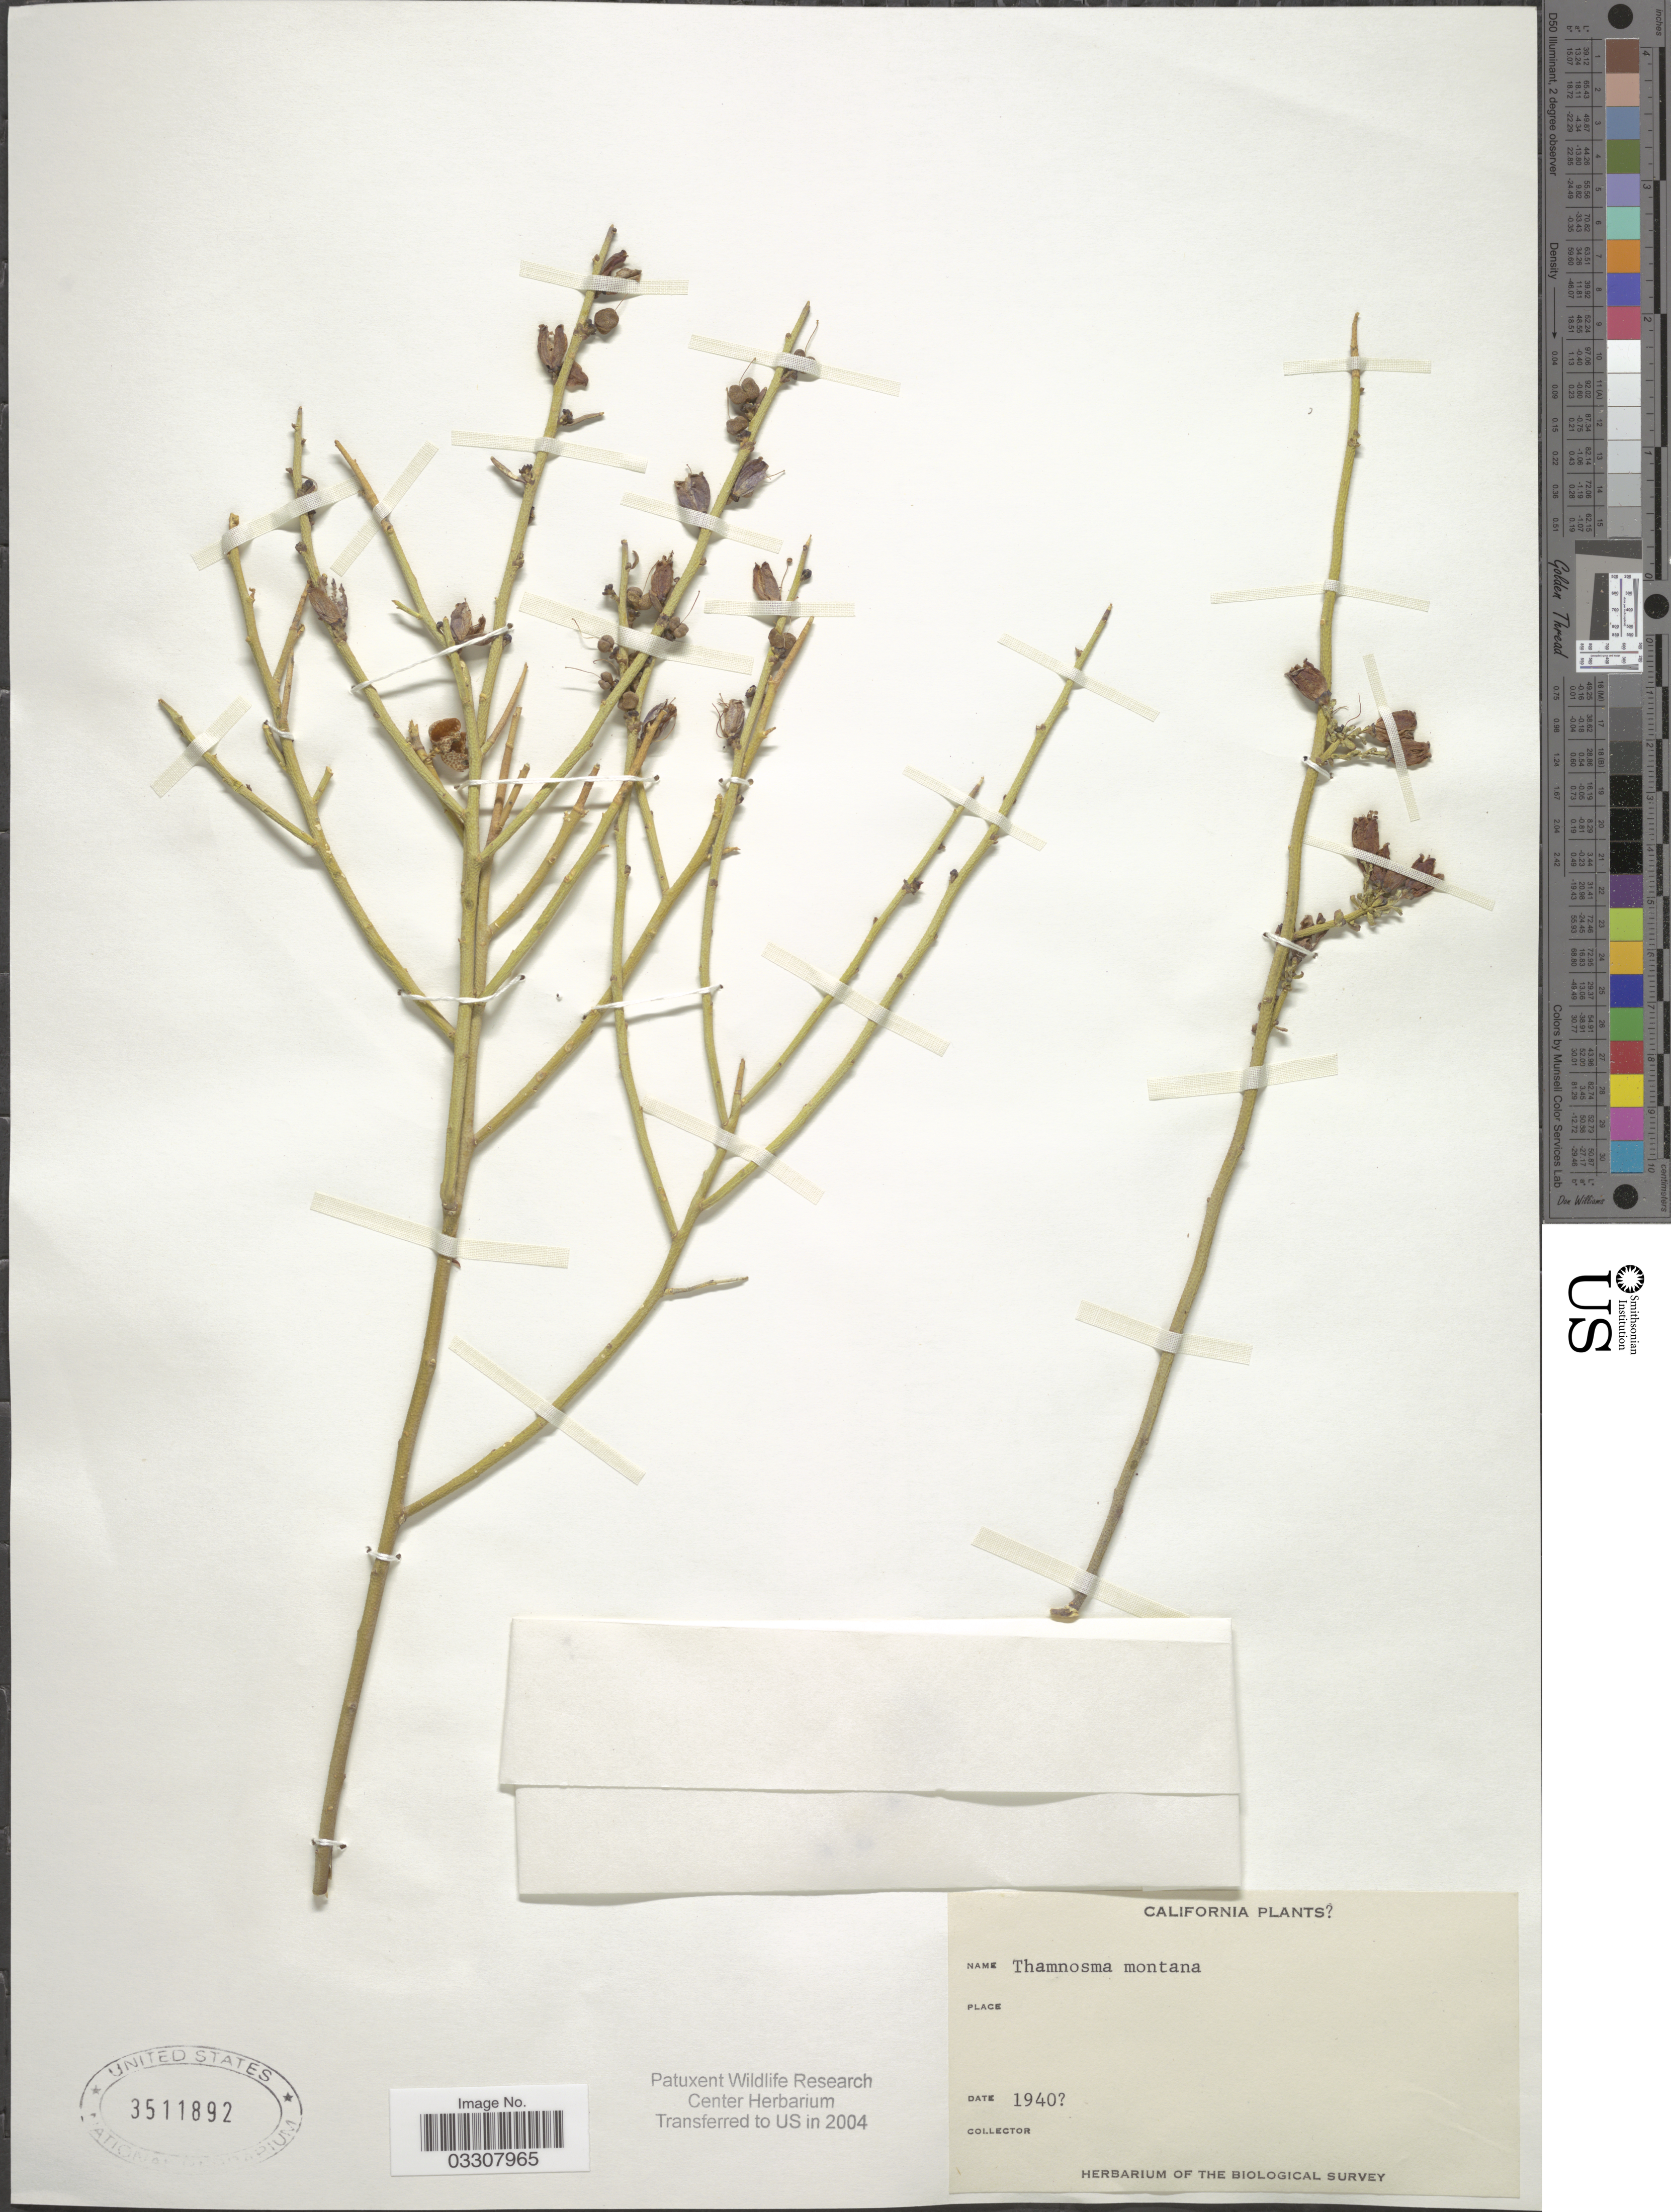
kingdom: Plantae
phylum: Tracheophyta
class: Magnoliopsida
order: Sapindales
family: Rutaceae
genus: Thamnosma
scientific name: Thamnosma montana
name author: Torr. & Frém.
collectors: ex herb. of the Biological Survey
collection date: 1940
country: United States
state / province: California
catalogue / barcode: US 3511892